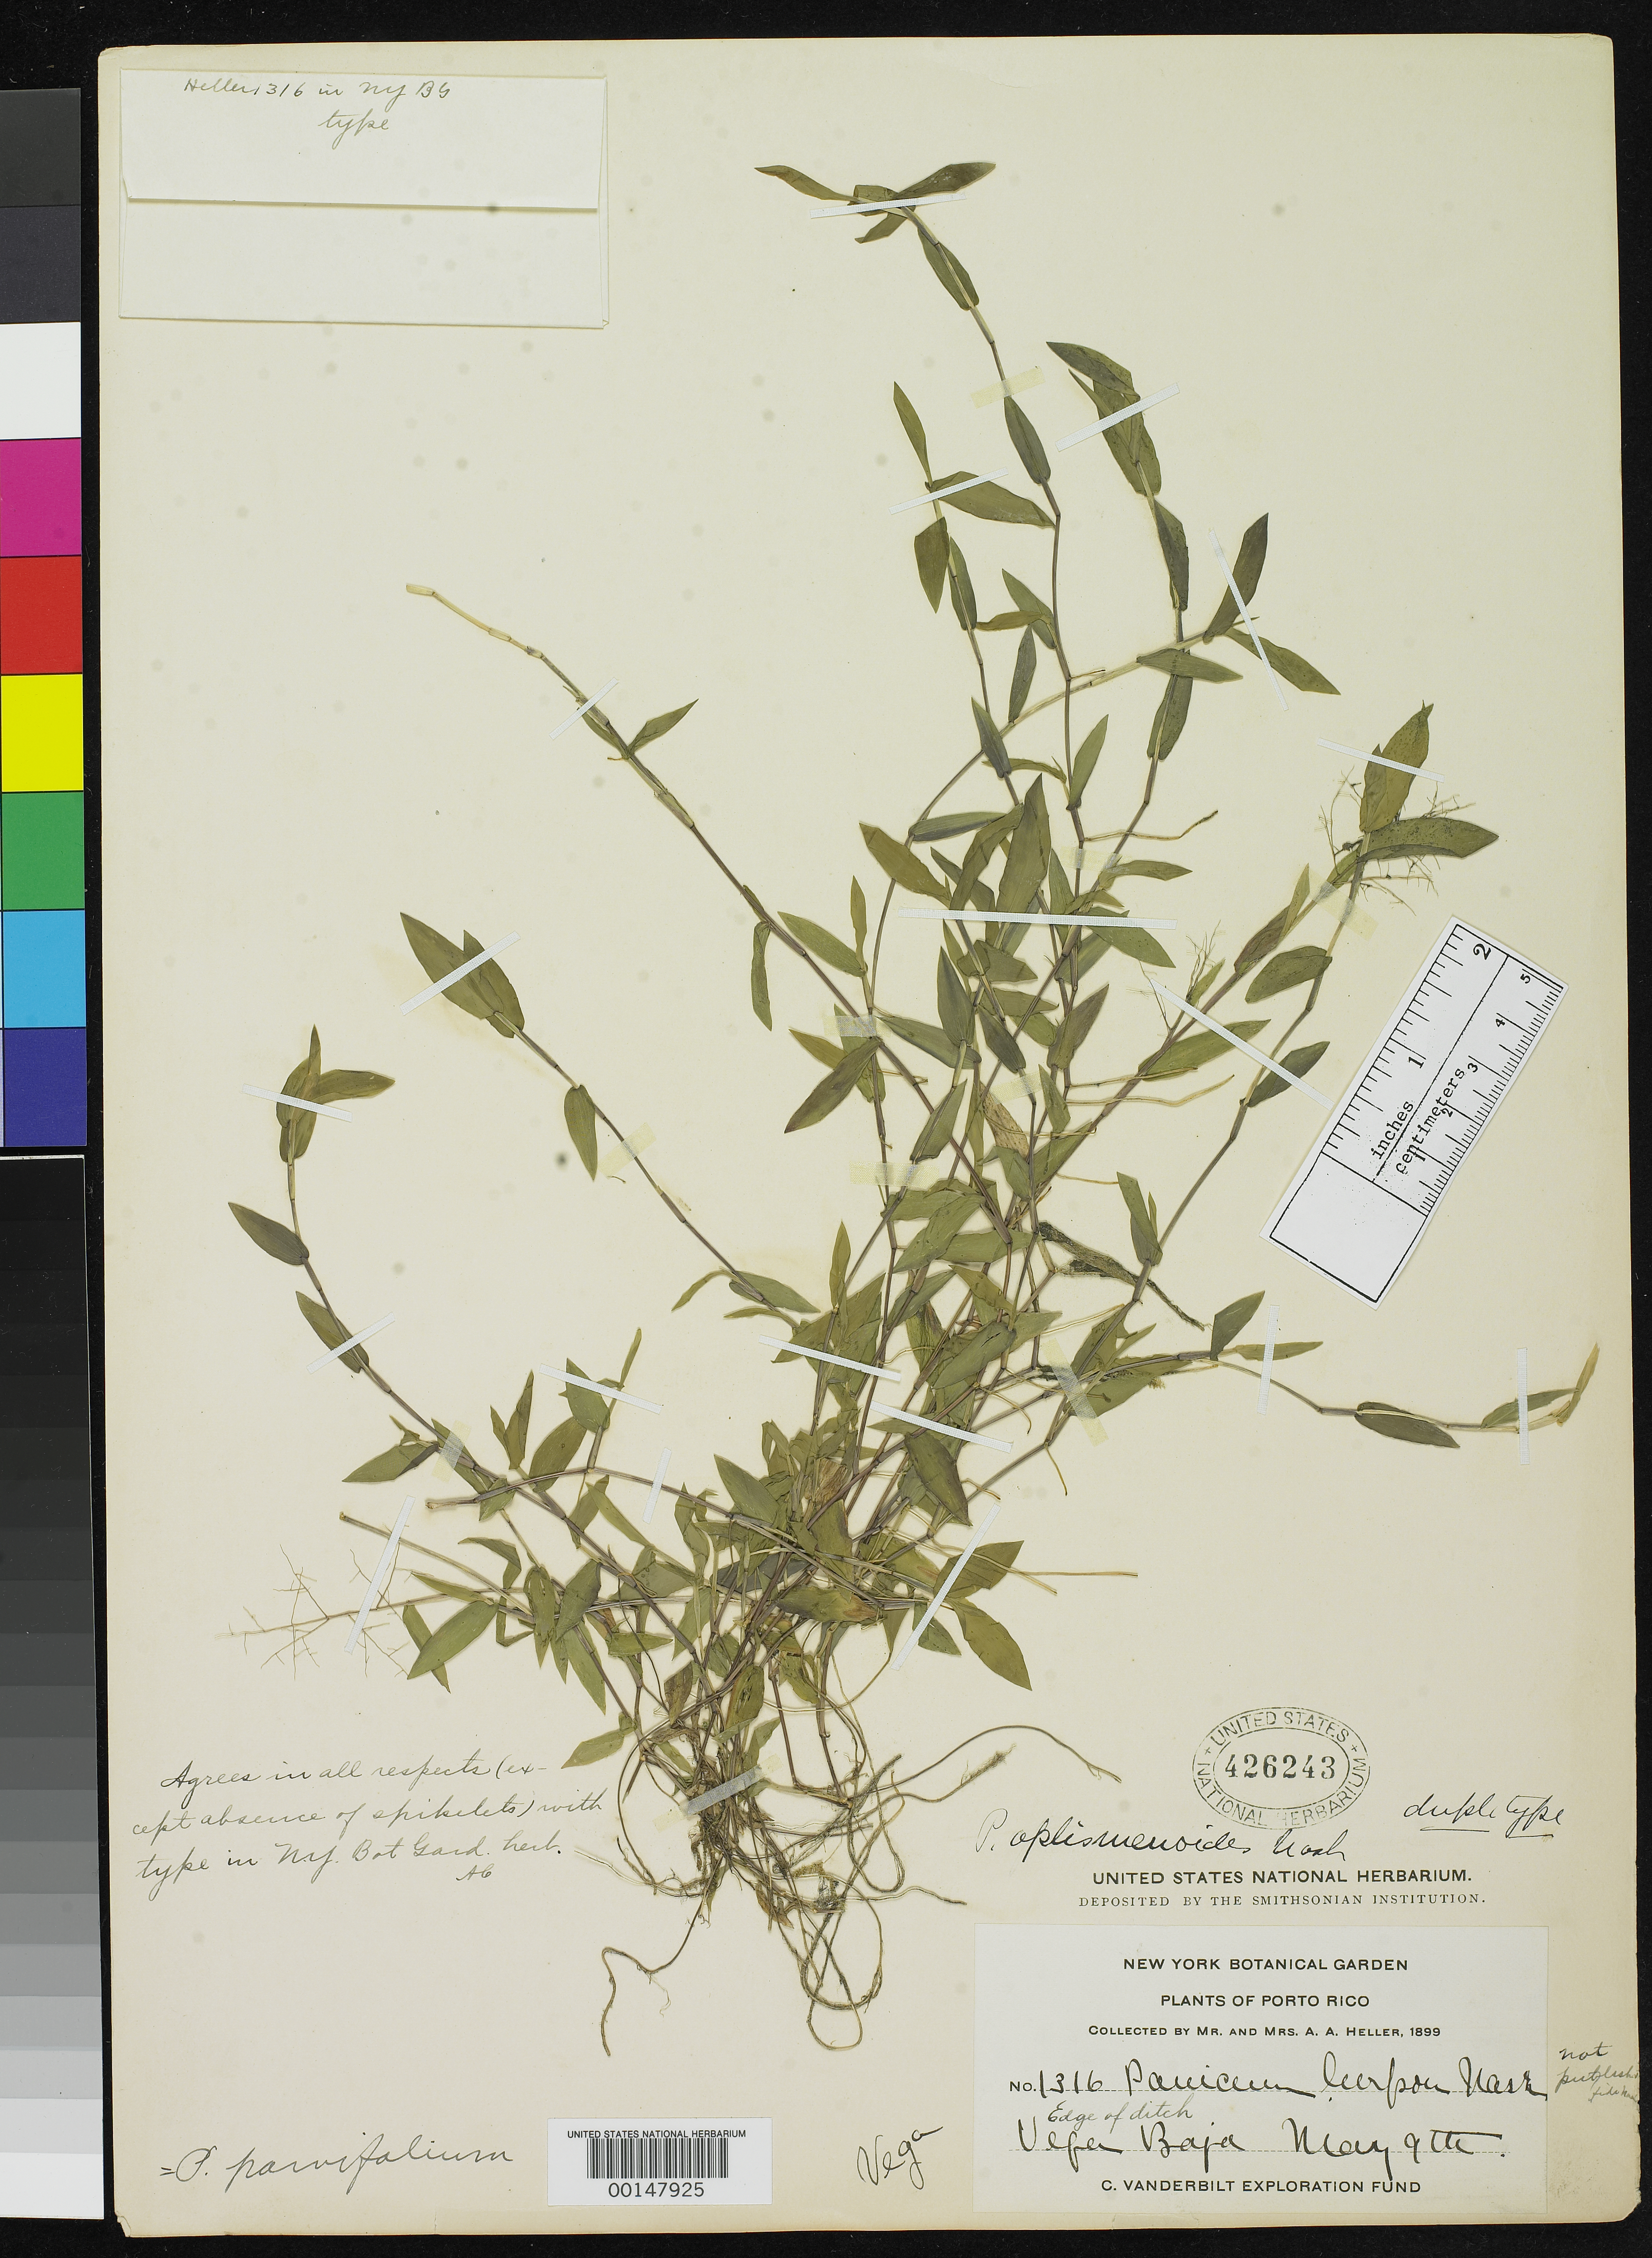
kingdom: Plantae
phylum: Tracheophyta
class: Liliopsida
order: Poales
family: Poaceae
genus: Panicum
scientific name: Panicum oplismenoides Nash, nom. illeg.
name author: Nash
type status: Isotype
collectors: A. A. Heller & E. G. Heller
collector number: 1316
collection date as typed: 09 May 1899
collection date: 1899-05-09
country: Puerto Rico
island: Greater Antilles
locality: Vega Baja.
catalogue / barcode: US 426243